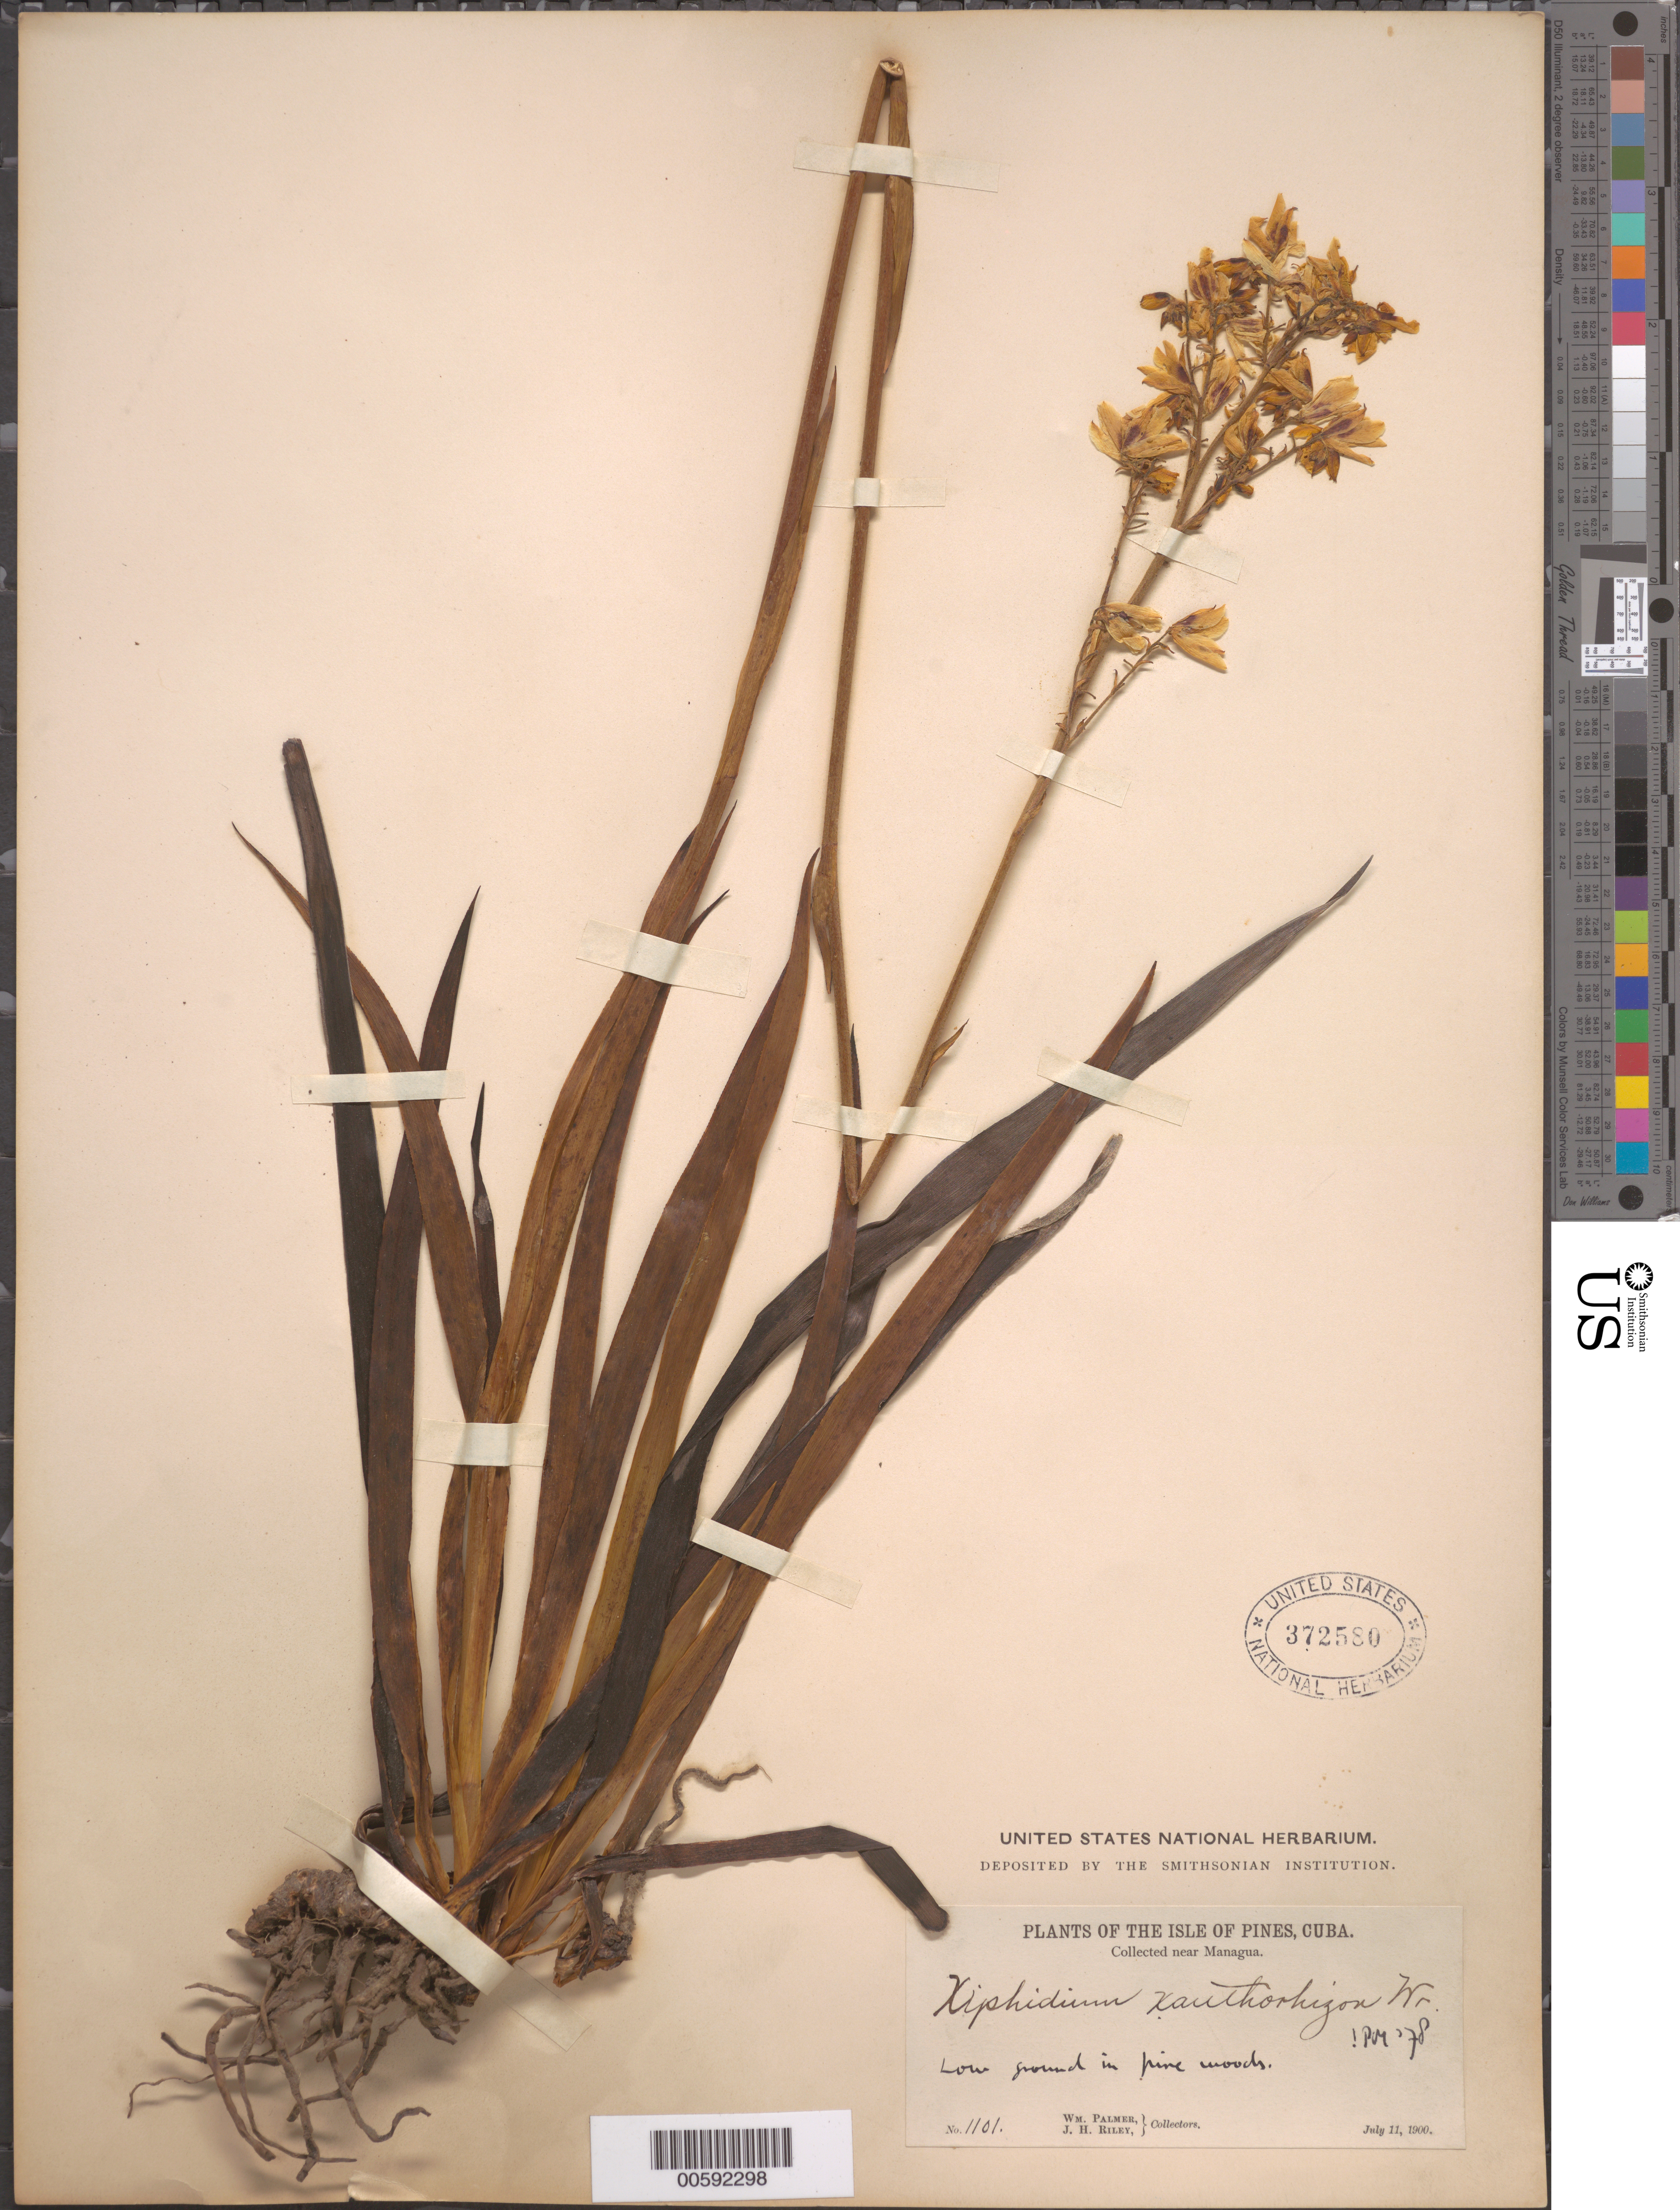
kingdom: Plantae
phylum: Tracheophyta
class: Liliopsida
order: Commelinales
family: Haemodoraceae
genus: Xiphidium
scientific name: Xiphidium xanthorrhizon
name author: C. Wright ex Griseb.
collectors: W. Palmer & J. H. Riley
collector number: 1101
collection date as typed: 11 Jul 1900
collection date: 1900-07-11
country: Cuba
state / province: Isla de La Juventud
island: Isla de La Juventud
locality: Near Managua. (Province originally recorded as Isla de Pinos.)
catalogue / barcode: US 372580